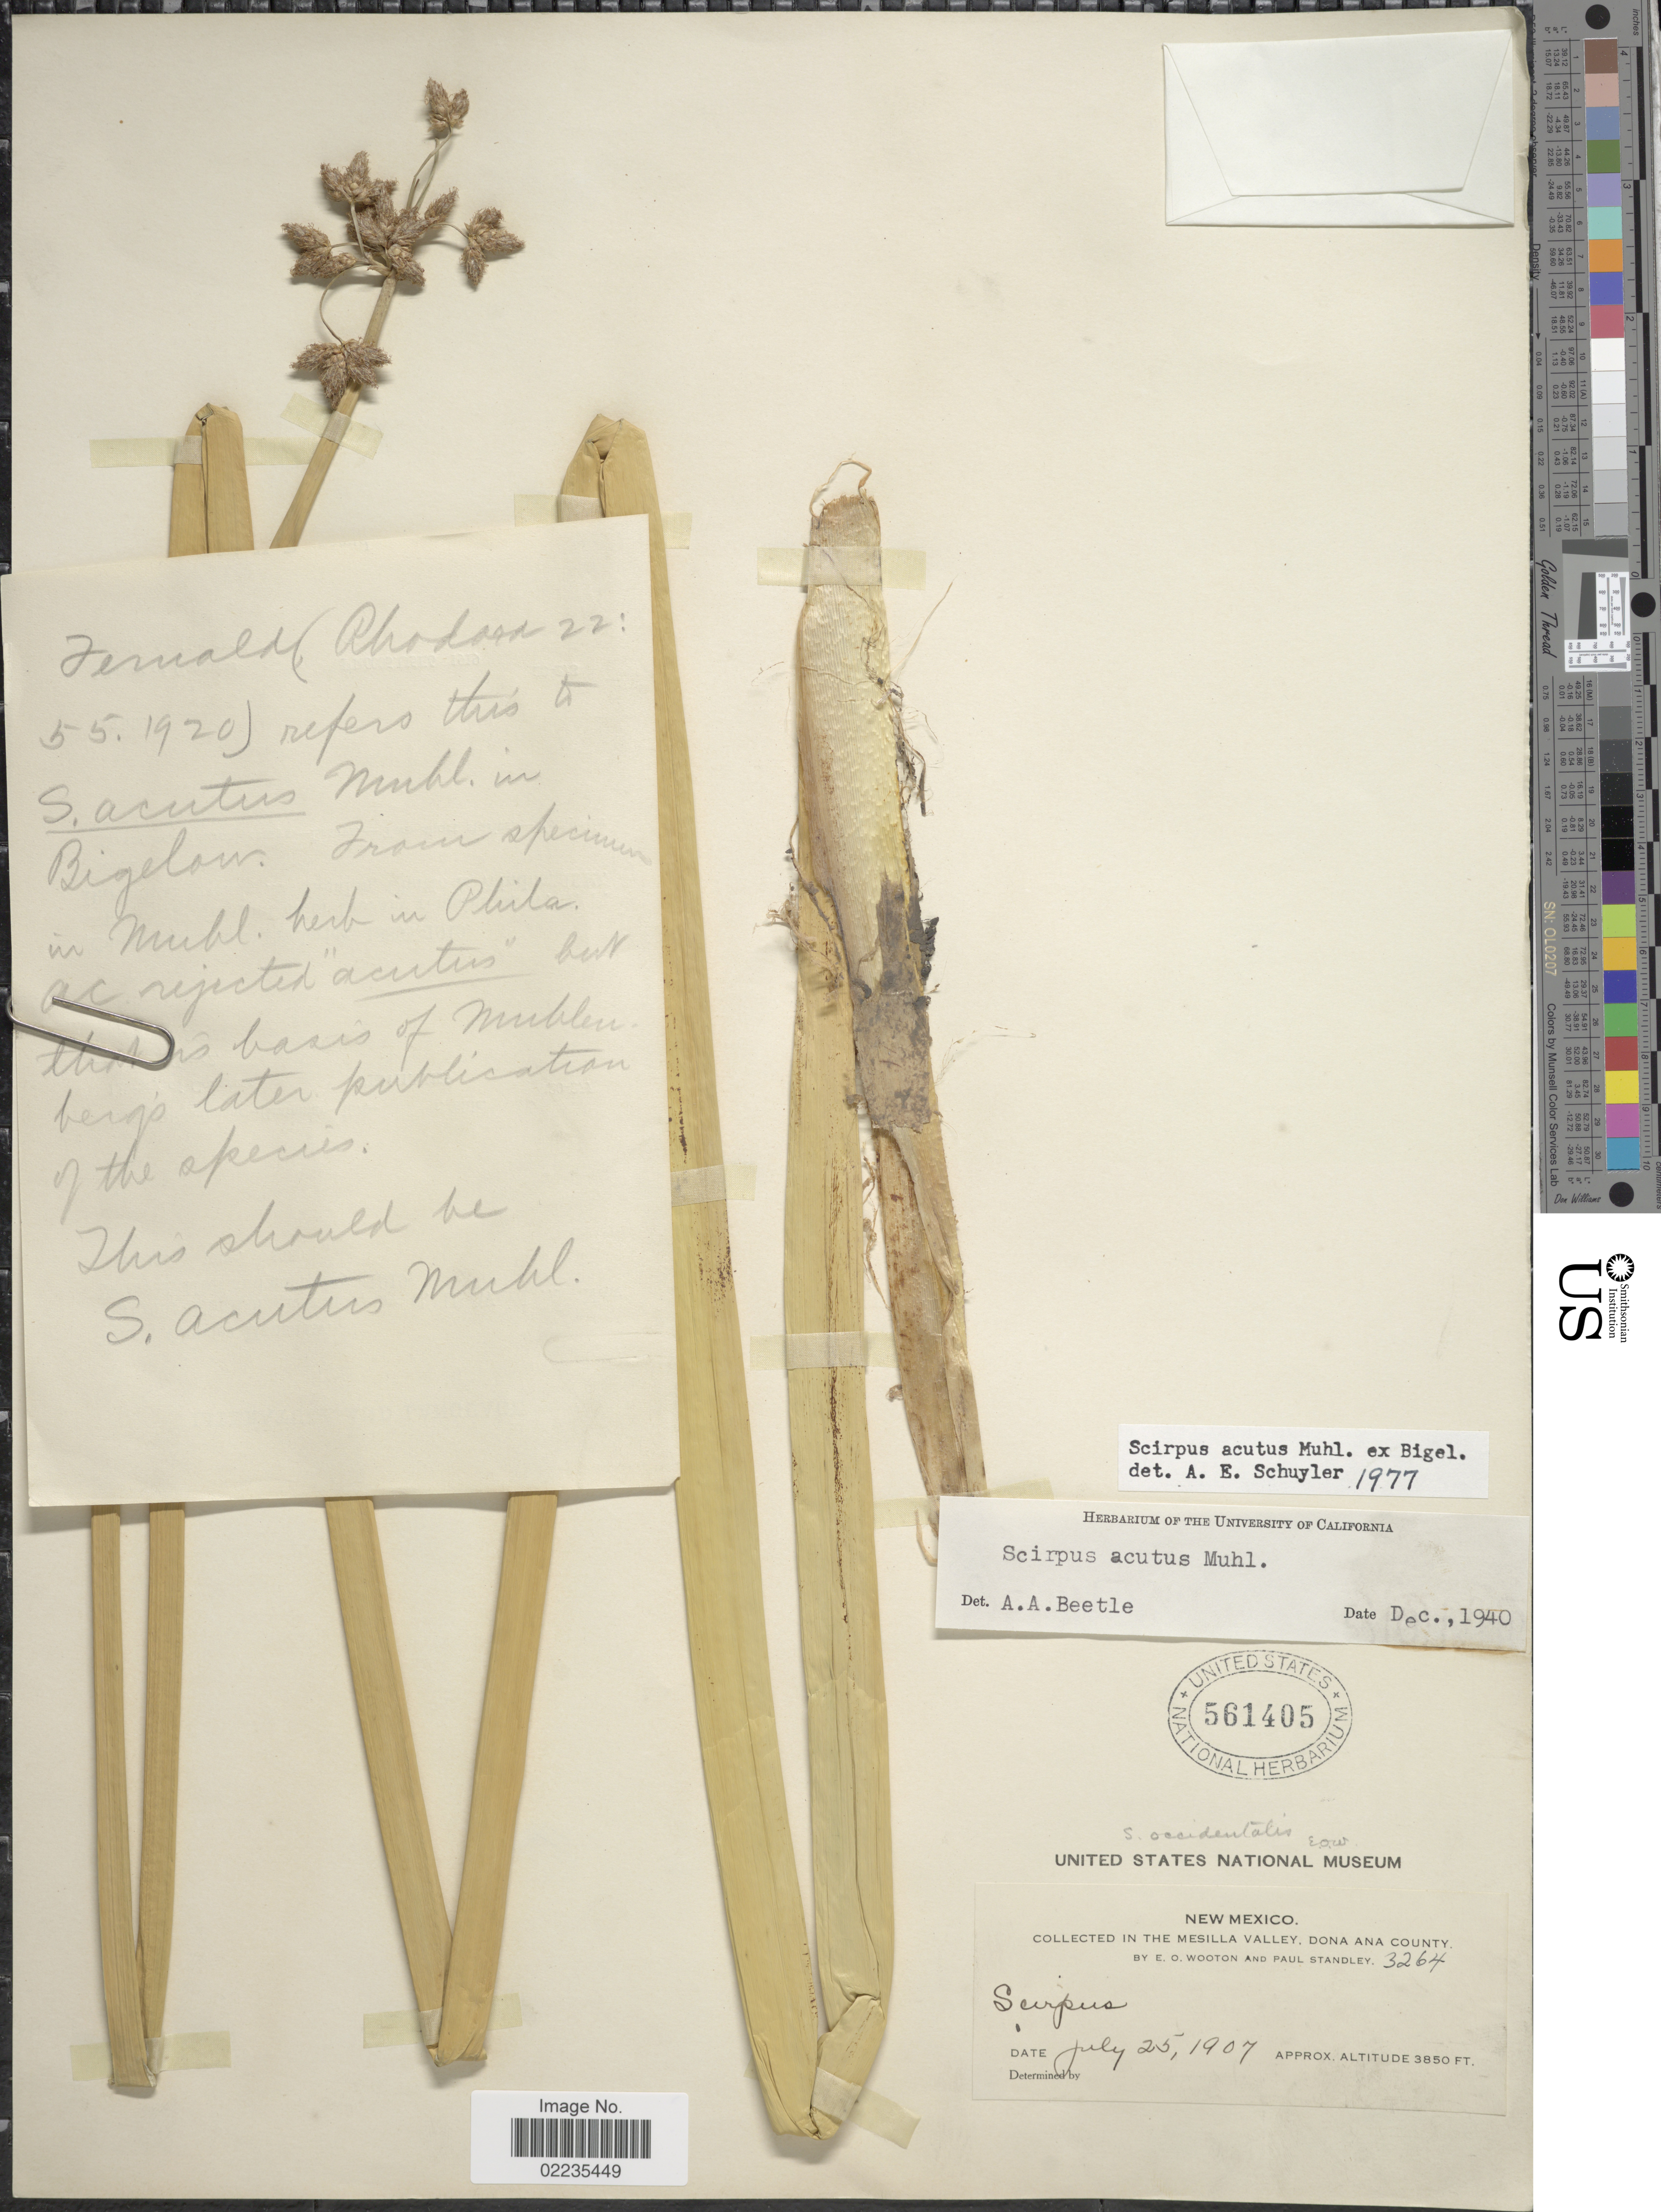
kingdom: Plantae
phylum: Tracheophyta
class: Liliopsida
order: Poales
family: Cyperaceae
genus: Schoenoplectus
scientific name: Schoenoplectus acutus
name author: (Muhl. ex Bigelow) Á. Löve & D. Löve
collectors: E. O. Wooton & P. C. Standley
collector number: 3264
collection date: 1907-07-25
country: United States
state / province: New Mexico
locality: In the Mesilla Valley, Dona Ana County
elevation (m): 1173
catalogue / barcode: US 561405